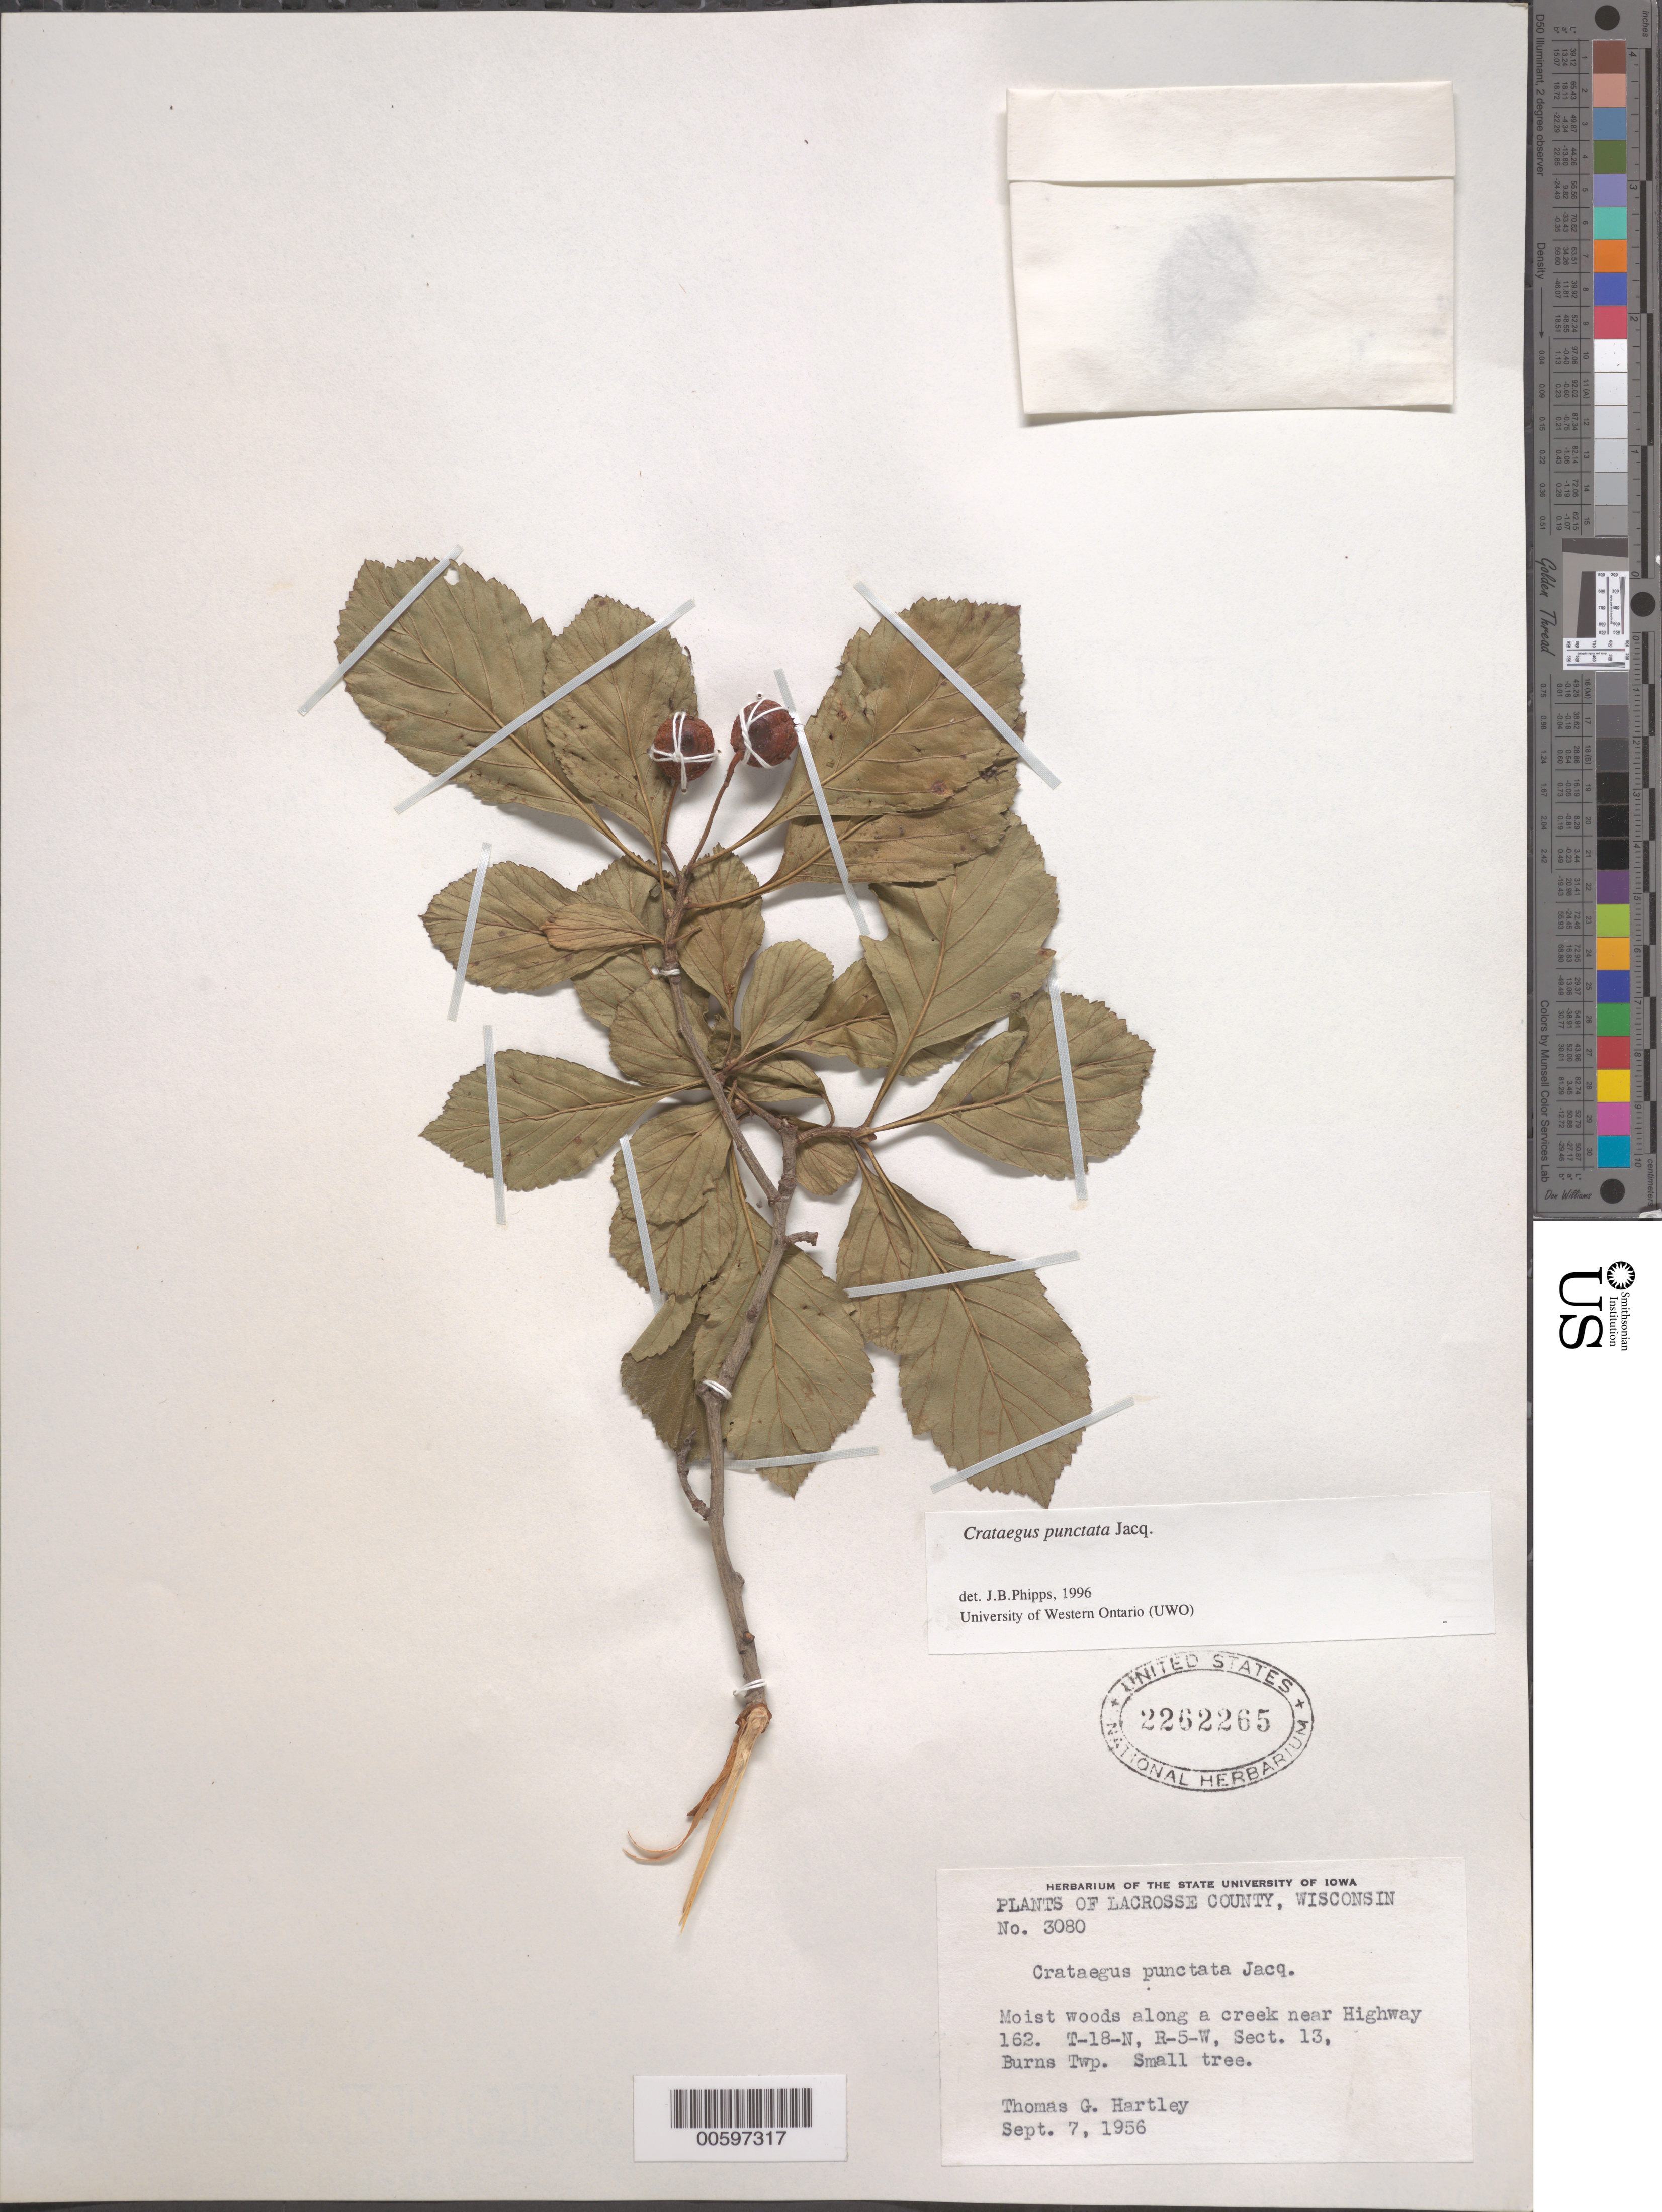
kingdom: Plantae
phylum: Tracheophyta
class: Magnoliopsida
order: Rosales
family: Rosaceae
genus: Crataegus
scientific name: Crataegus punctata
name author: Jacq.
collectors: T. G. Hartley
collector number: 3080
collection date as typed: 07 Sep 1956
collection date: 1956-09-07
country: United States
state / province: Wisconsin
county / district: La Crosse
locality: Near Hwy 162. T-18-N, R-%-W, Wwec. 13, Burns Twp.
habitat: Moist woods along a creek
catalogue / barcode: US 2262265